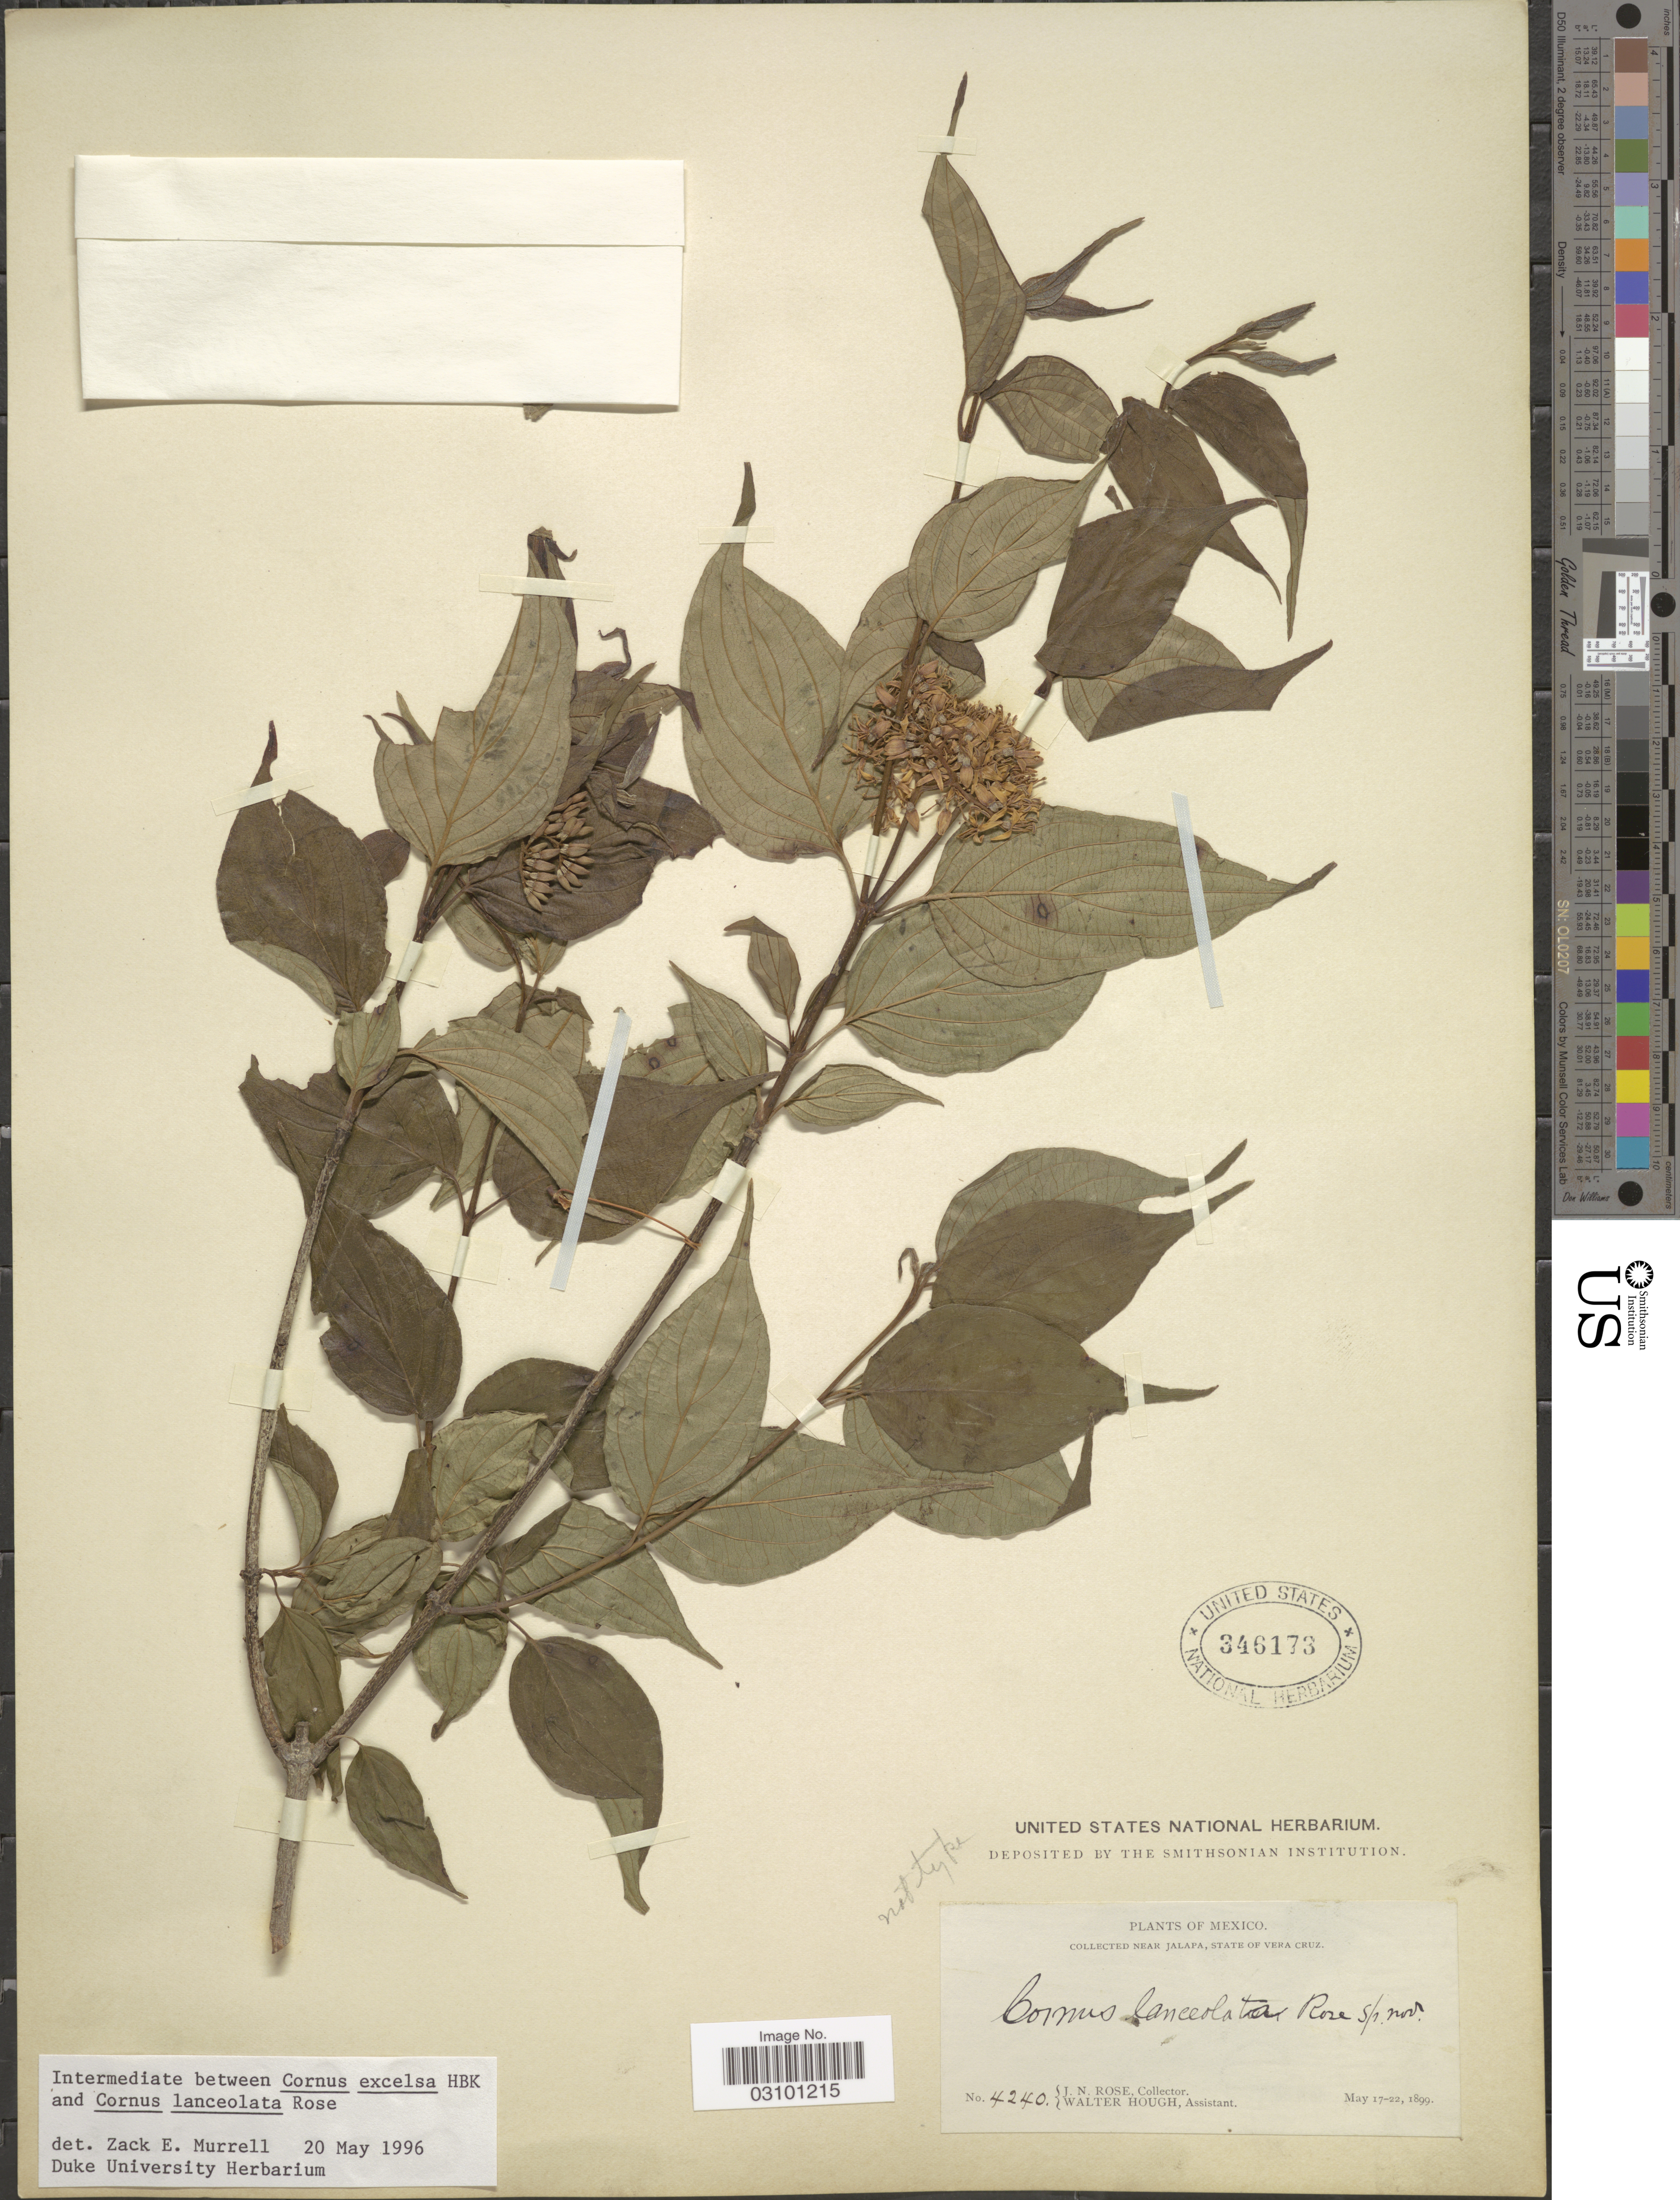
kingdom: Plantae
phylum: Tracheophyta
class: Magnoliopsida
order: Cornales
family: Cornaceae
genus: Cornus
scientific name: Cornus excelsa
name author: Kunth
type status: Possible Type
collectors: J. N. Rose & W. Hough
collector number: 4240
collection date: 1899-05-17/1899-05-22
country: Mexico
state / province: Veracruz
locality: Near Jalapa, state of Vera Cruz.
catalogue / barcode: US 346173